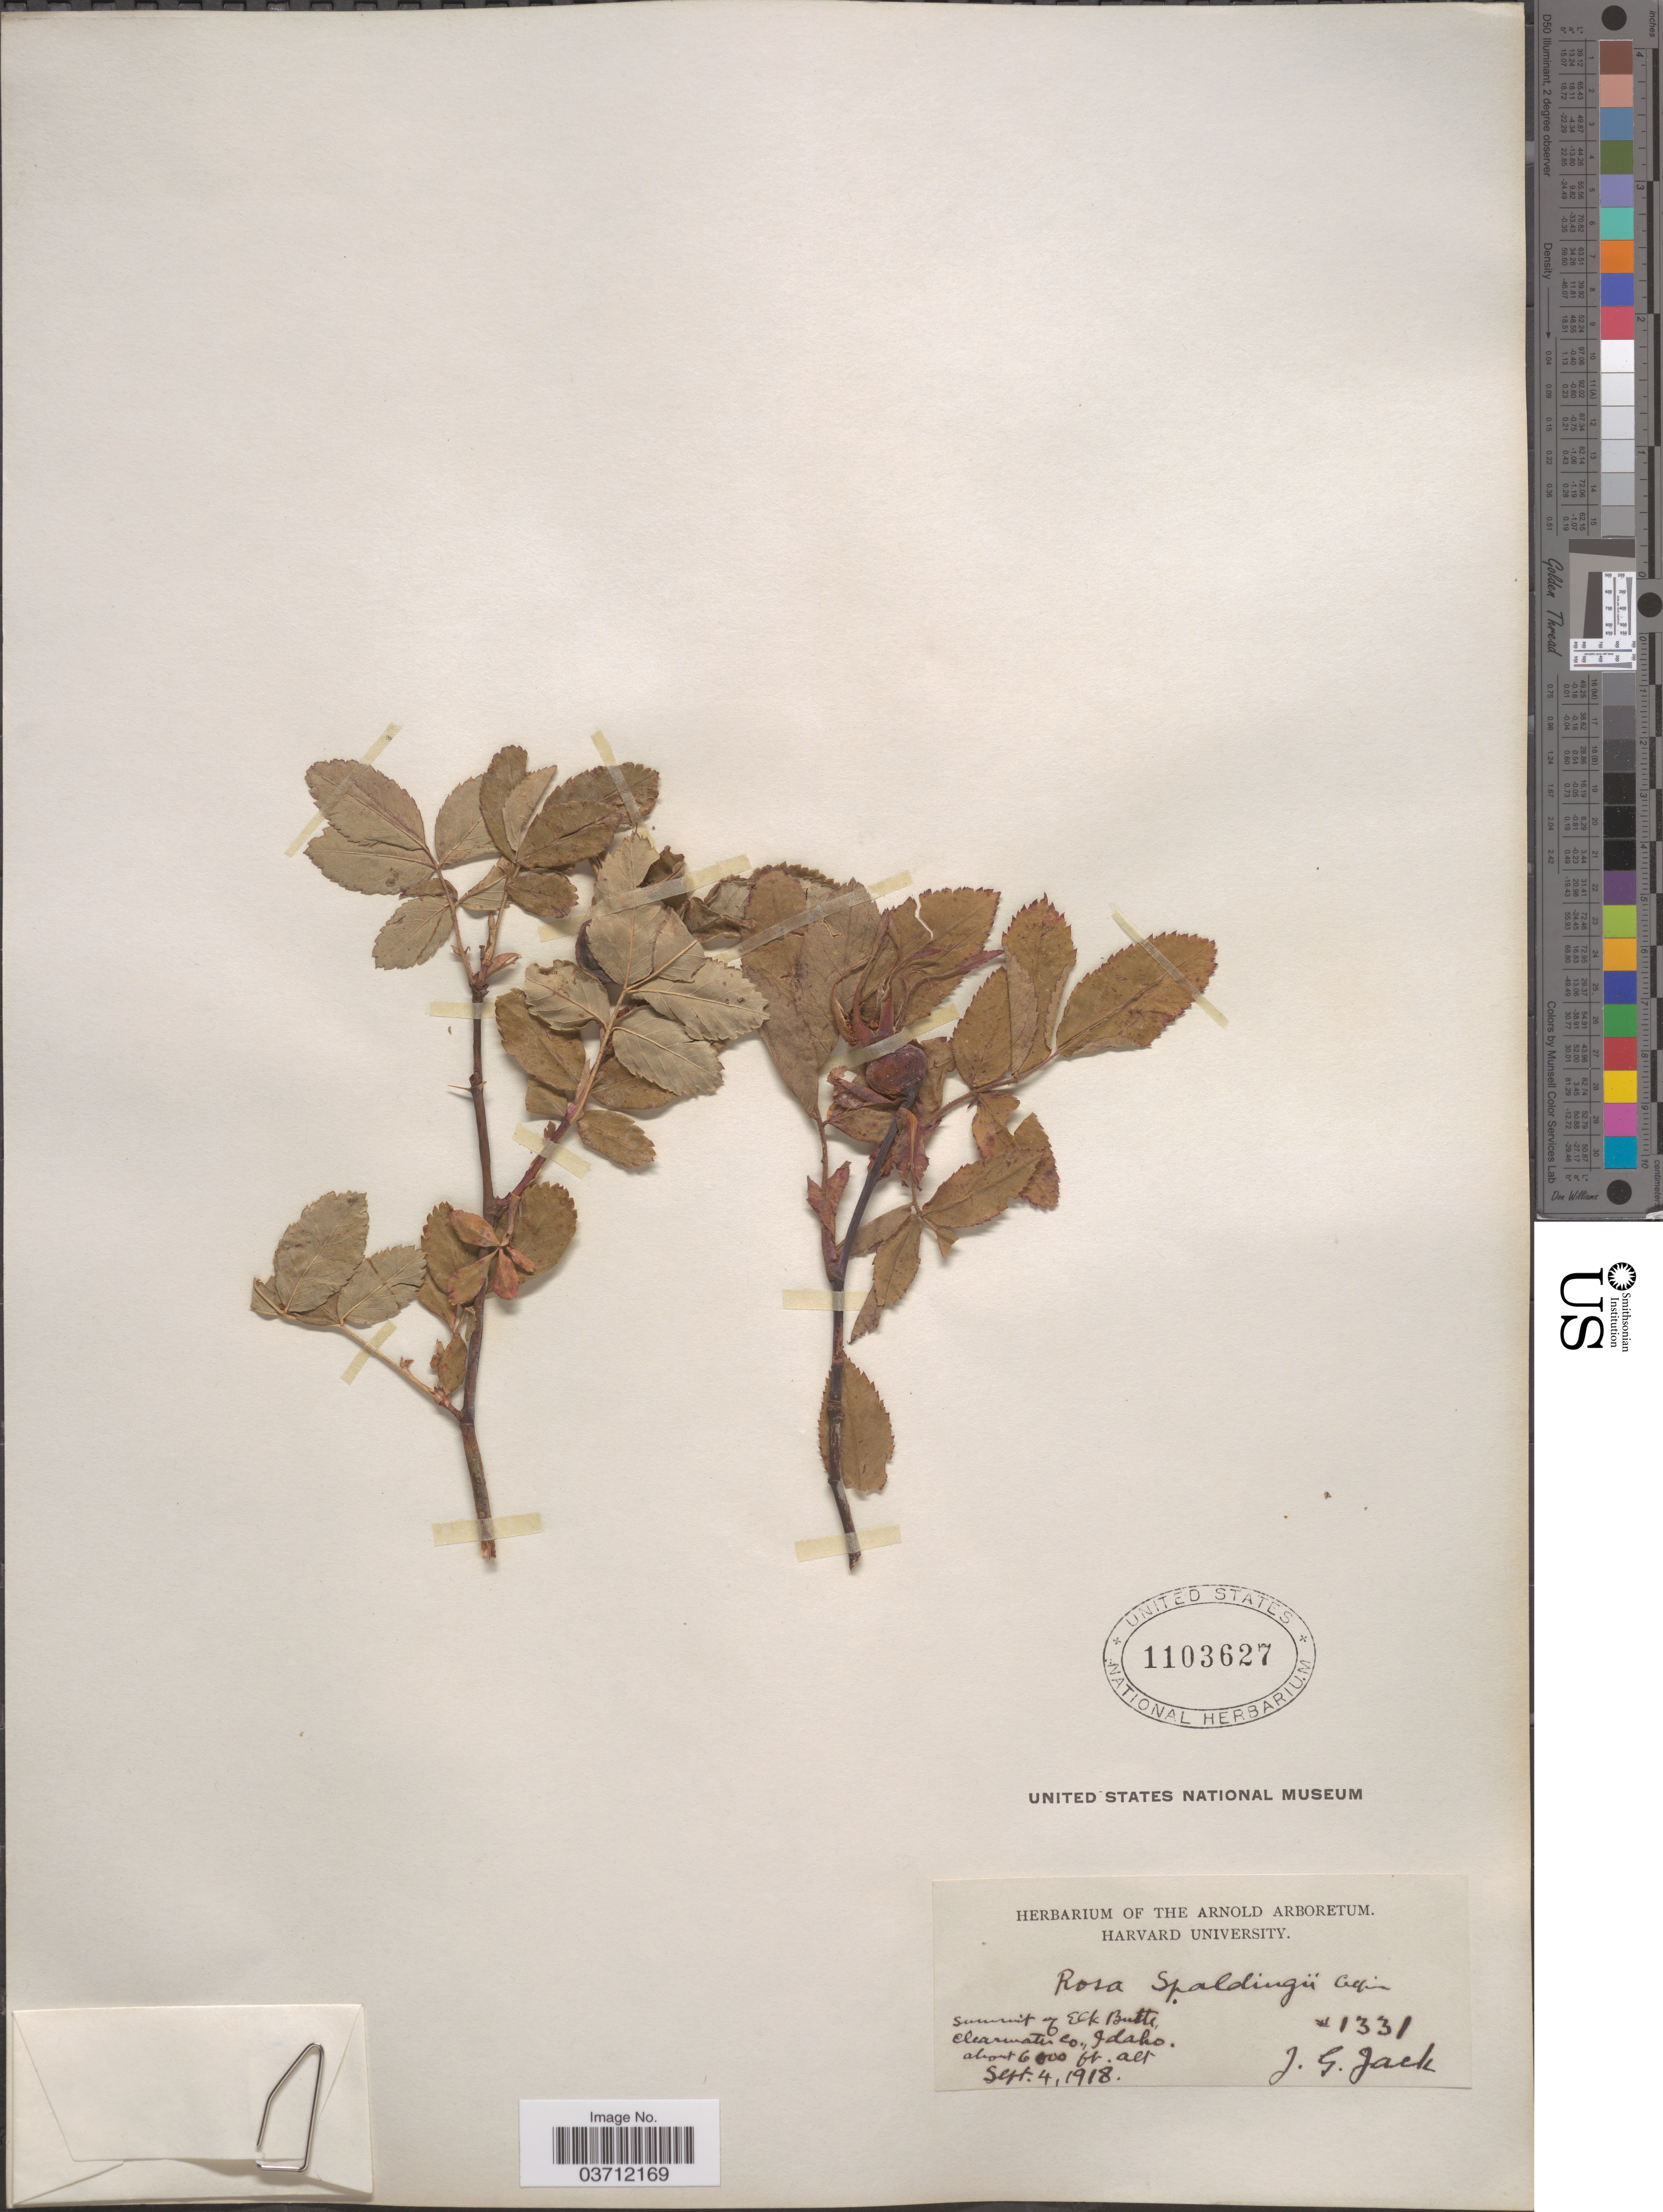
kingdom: Plantae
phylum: Tracheophyta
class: Magnoliopsida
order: Rosales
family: Rosaceae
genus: Rosa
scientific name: Rosa spaldingii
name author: Crép. ex Rydb.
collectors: J. G. Jack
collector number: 1331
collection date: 1918-09-04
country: United States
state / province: Idaho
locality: Summit of Elk Butte, Clearwater Co.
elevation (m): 1829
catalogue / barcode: US 1103627